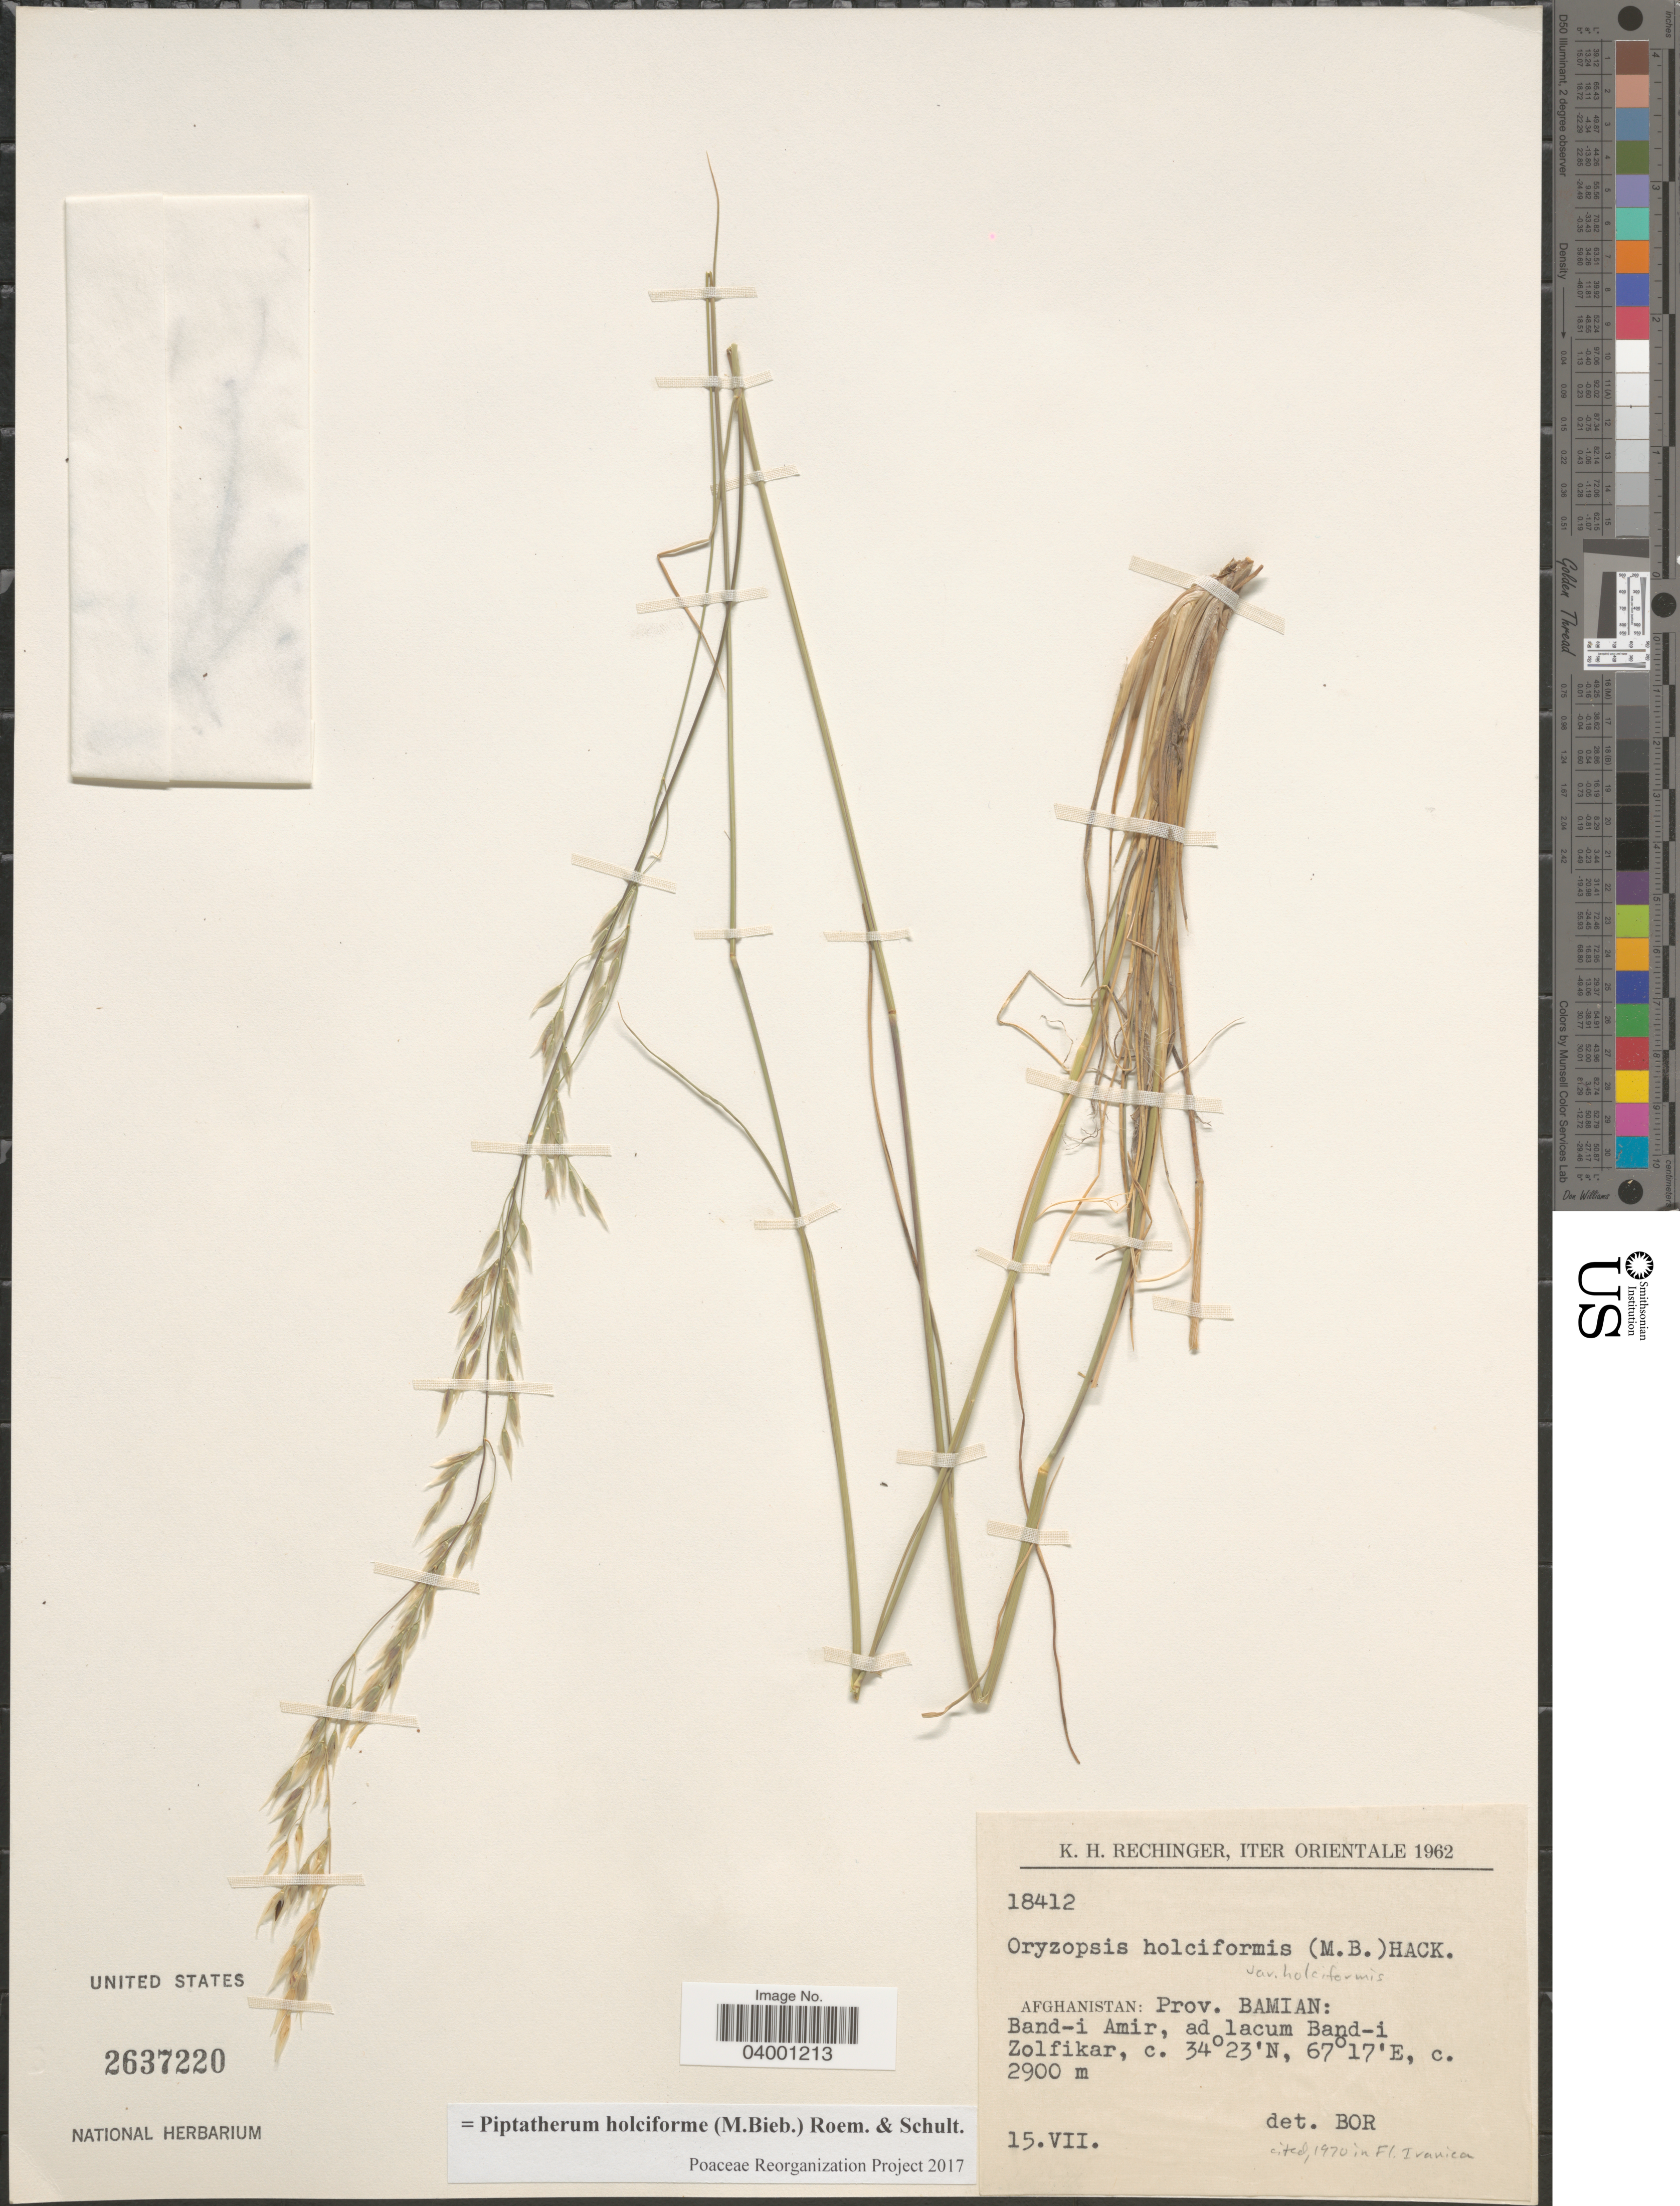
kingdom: Plantae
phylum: Tracheophyta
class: Liliopsida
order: Poales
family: Poaceae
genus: Piptatherum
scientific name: Piptatherum holciforme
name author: (M. Bieb.) Roem. & Schult.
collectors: K. H. Rechinger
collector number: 18412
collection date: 1962-07-15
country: Afghanistan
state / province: Bamian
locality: Iter Orientale. Band-i Amir, ad lacum Band-i Zolfikar.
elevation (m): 2900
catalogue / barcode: US 2637220